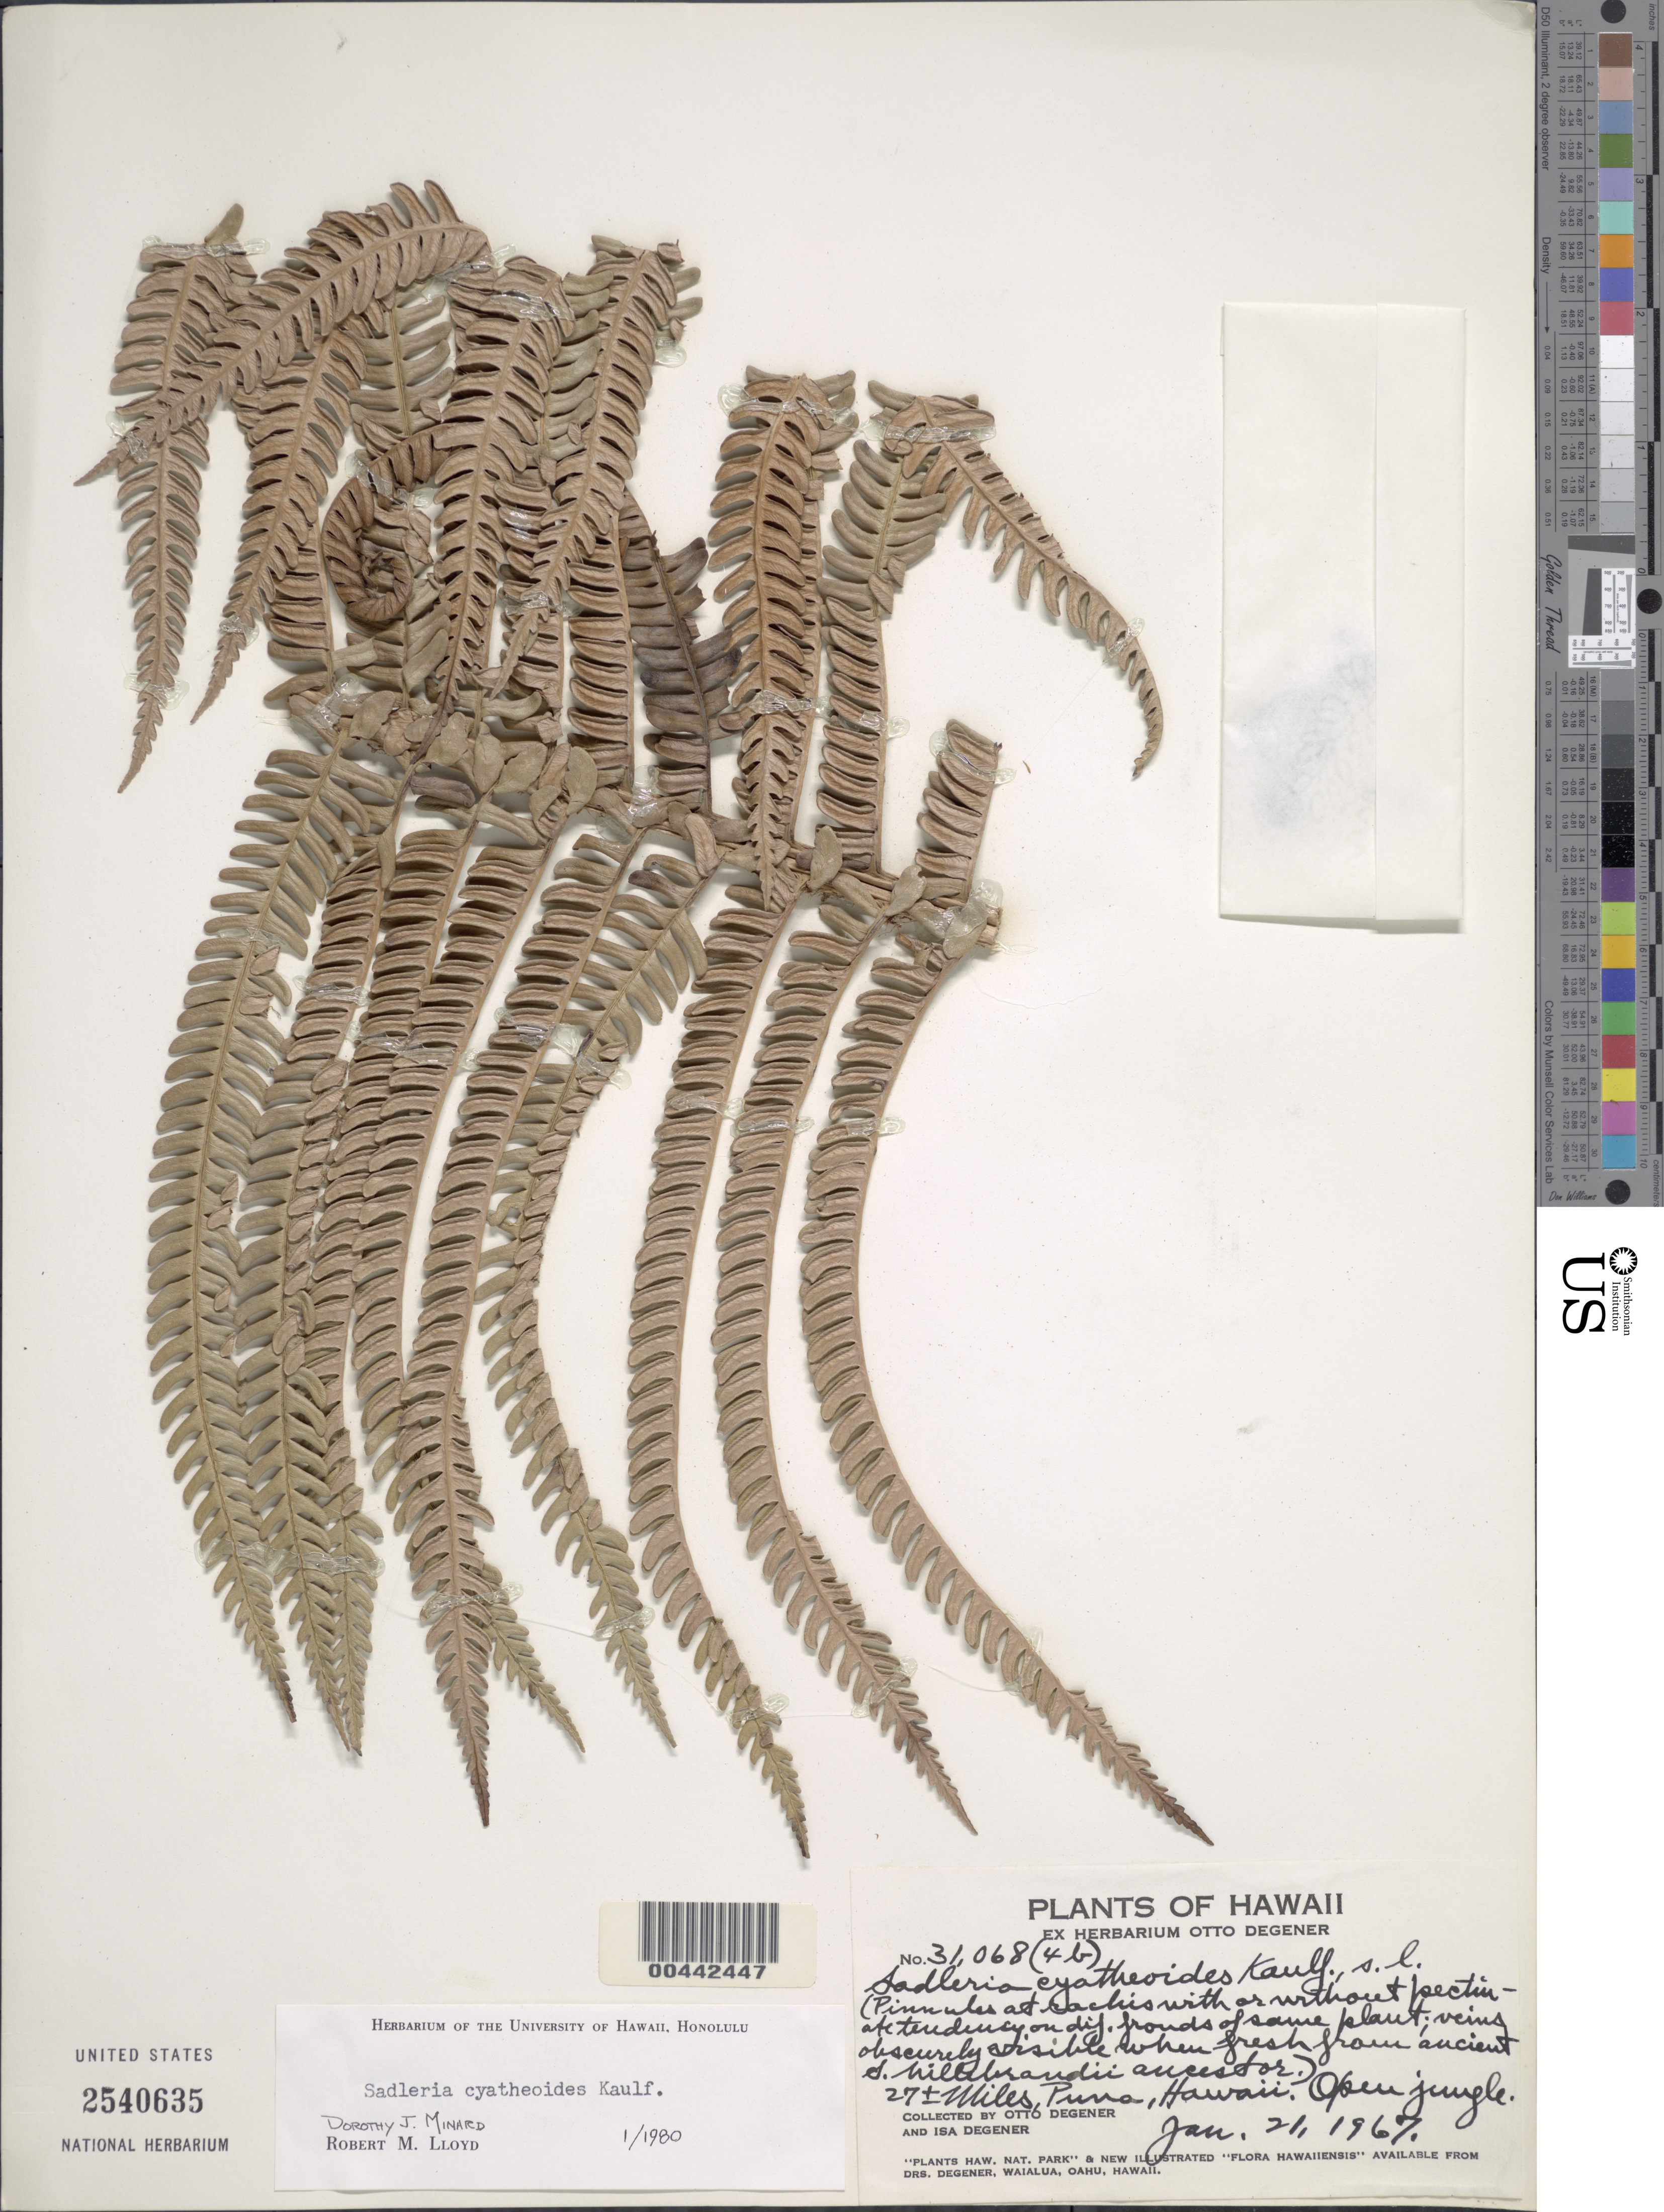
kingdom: Plantae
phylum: Tracheophyta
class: Polypodiopsida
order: Polypodiales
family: Blechnaceae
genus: Sadleria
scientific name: Sadleria cyatheoides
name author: Kaulf.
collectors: O. Degener & I. Degener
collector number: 31068(4b)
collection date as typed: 21 Jan 1967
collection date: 1967-01-21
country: United States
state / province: Hawaii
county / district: Hawaii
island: Hawaii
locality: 27 Miles, Puna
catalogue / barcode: US 2540635